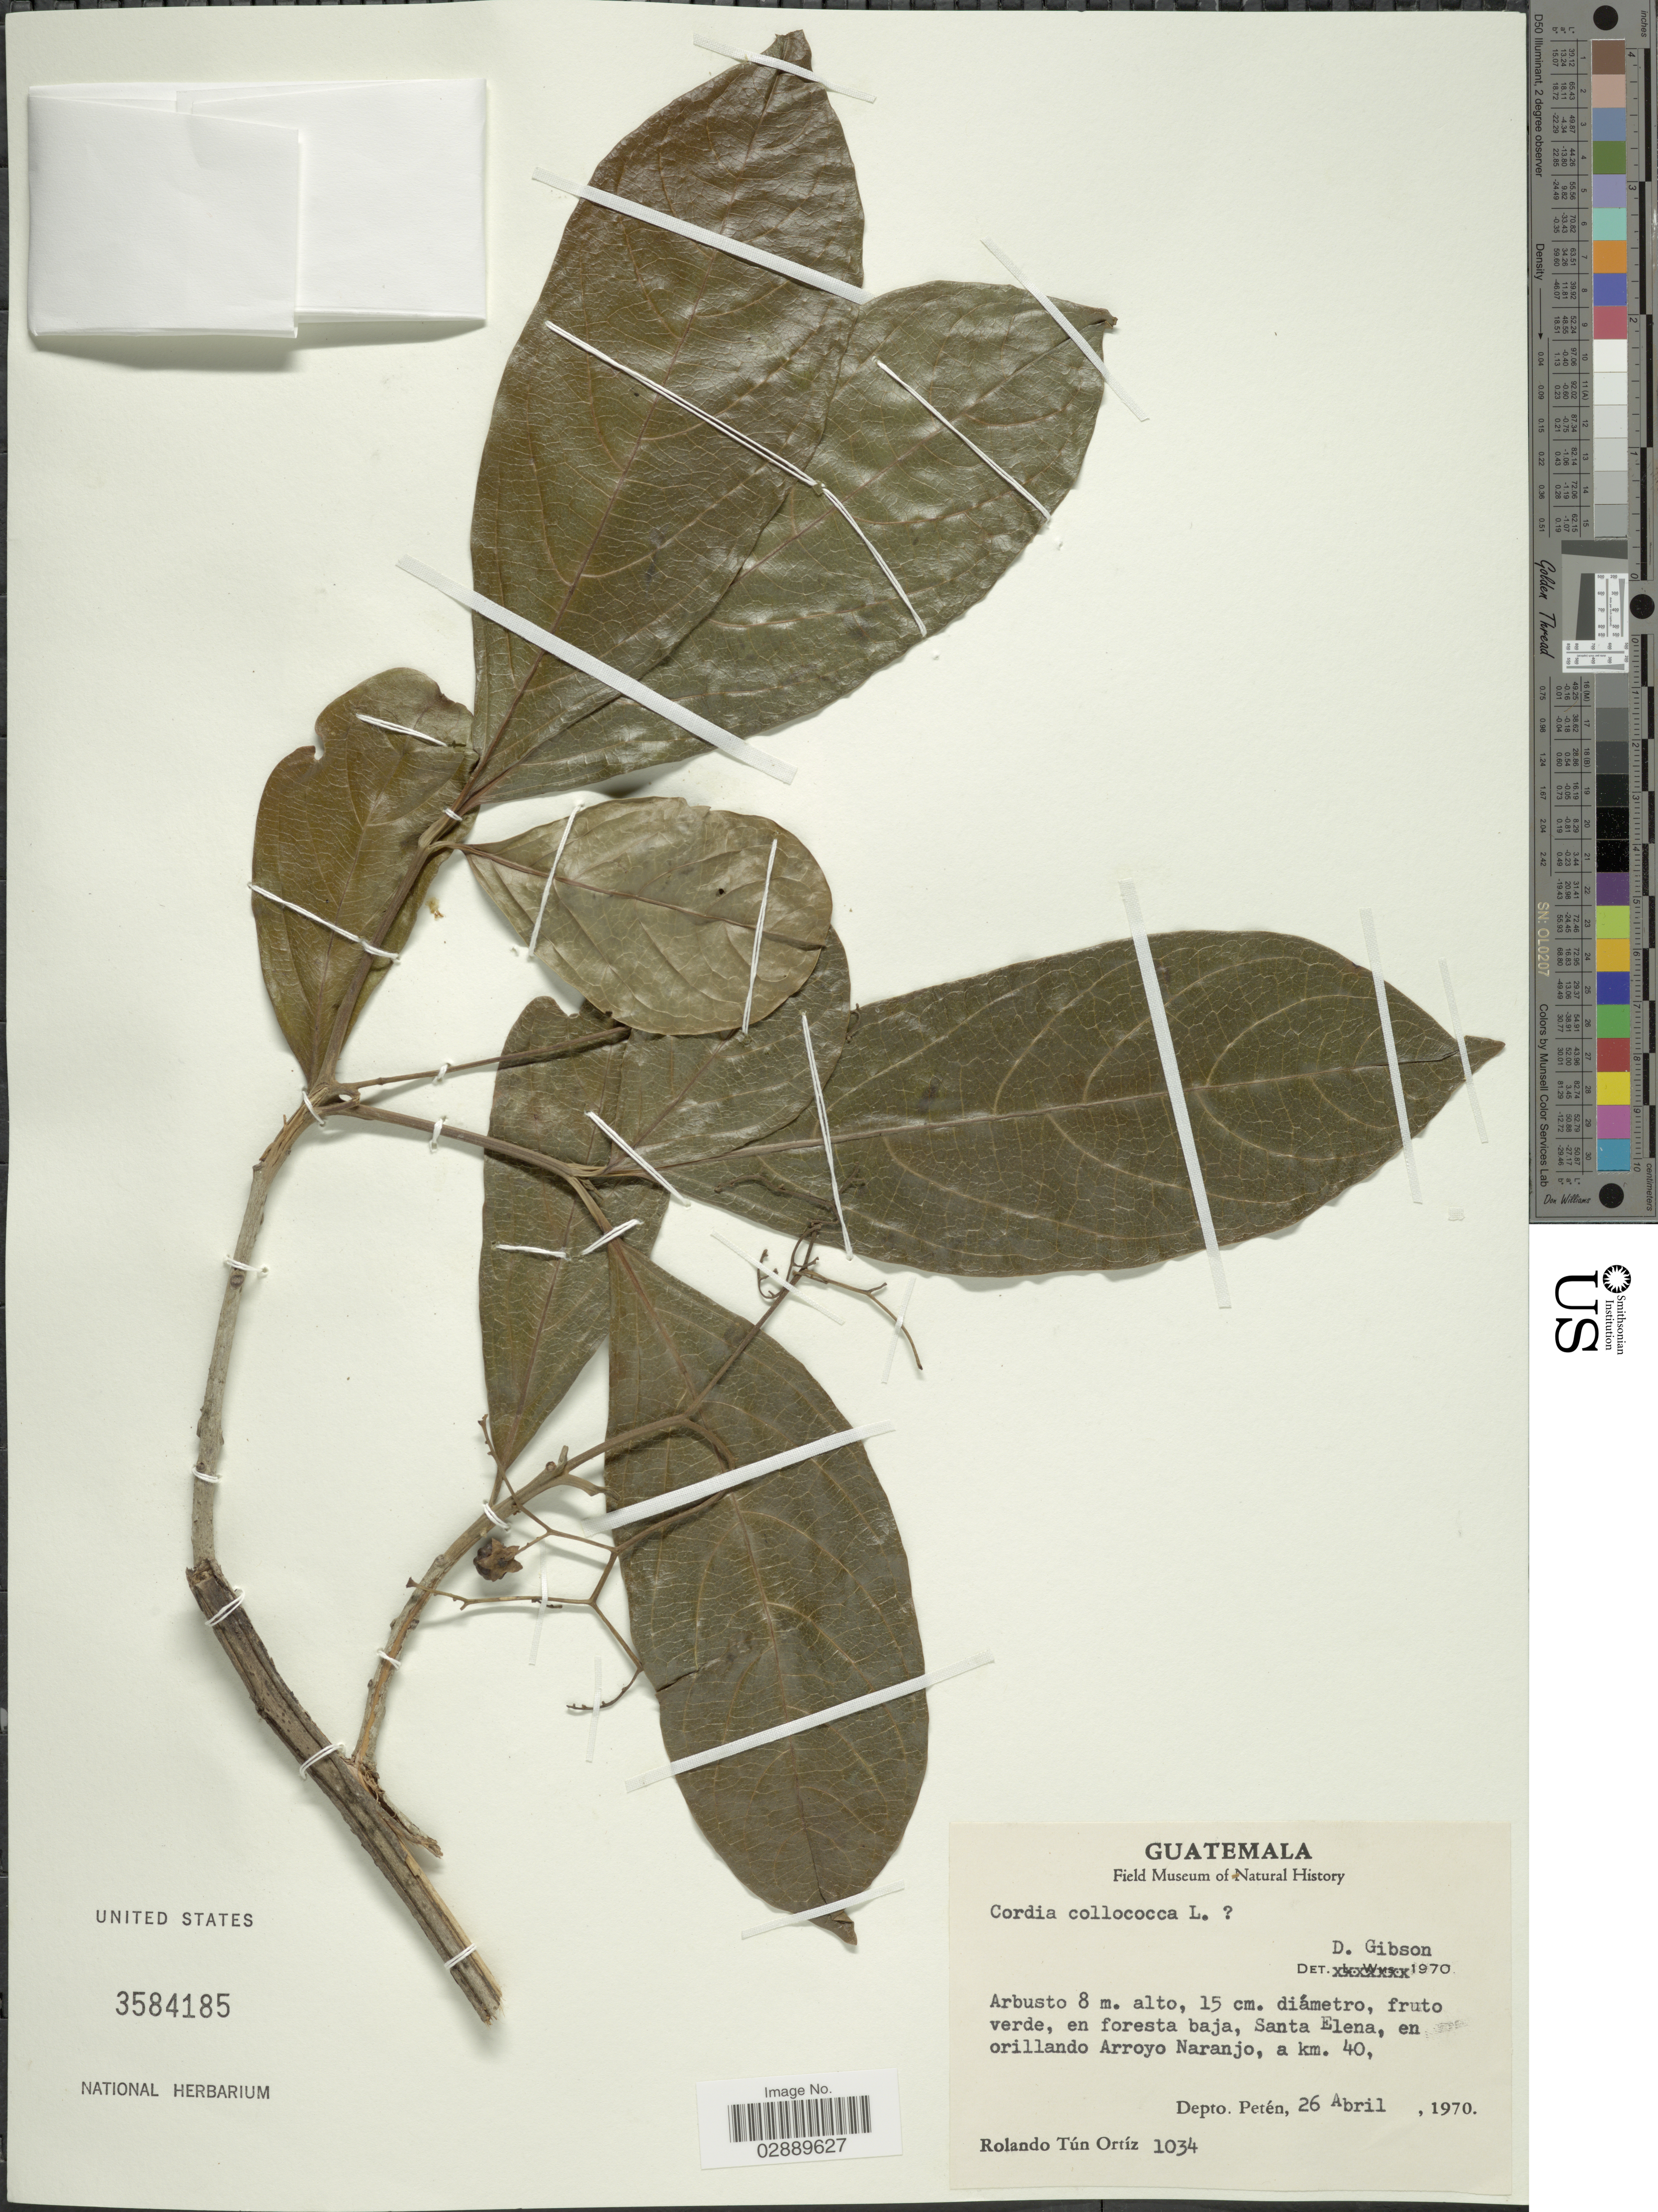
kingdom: Plantae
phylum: Tracheophyta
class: Magnoliopsida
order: Boraginales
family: Cordiaceae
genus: Cordia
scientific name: Cordia collococca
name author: L.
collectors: R. T. Ortíz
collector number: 1034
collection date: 1970-04-26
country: Guatemala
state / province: El Petén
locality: Santa Elena, en orillando Arroyo Naranjo, a km. 40, Depto. Petén.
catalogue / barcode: US 3584185